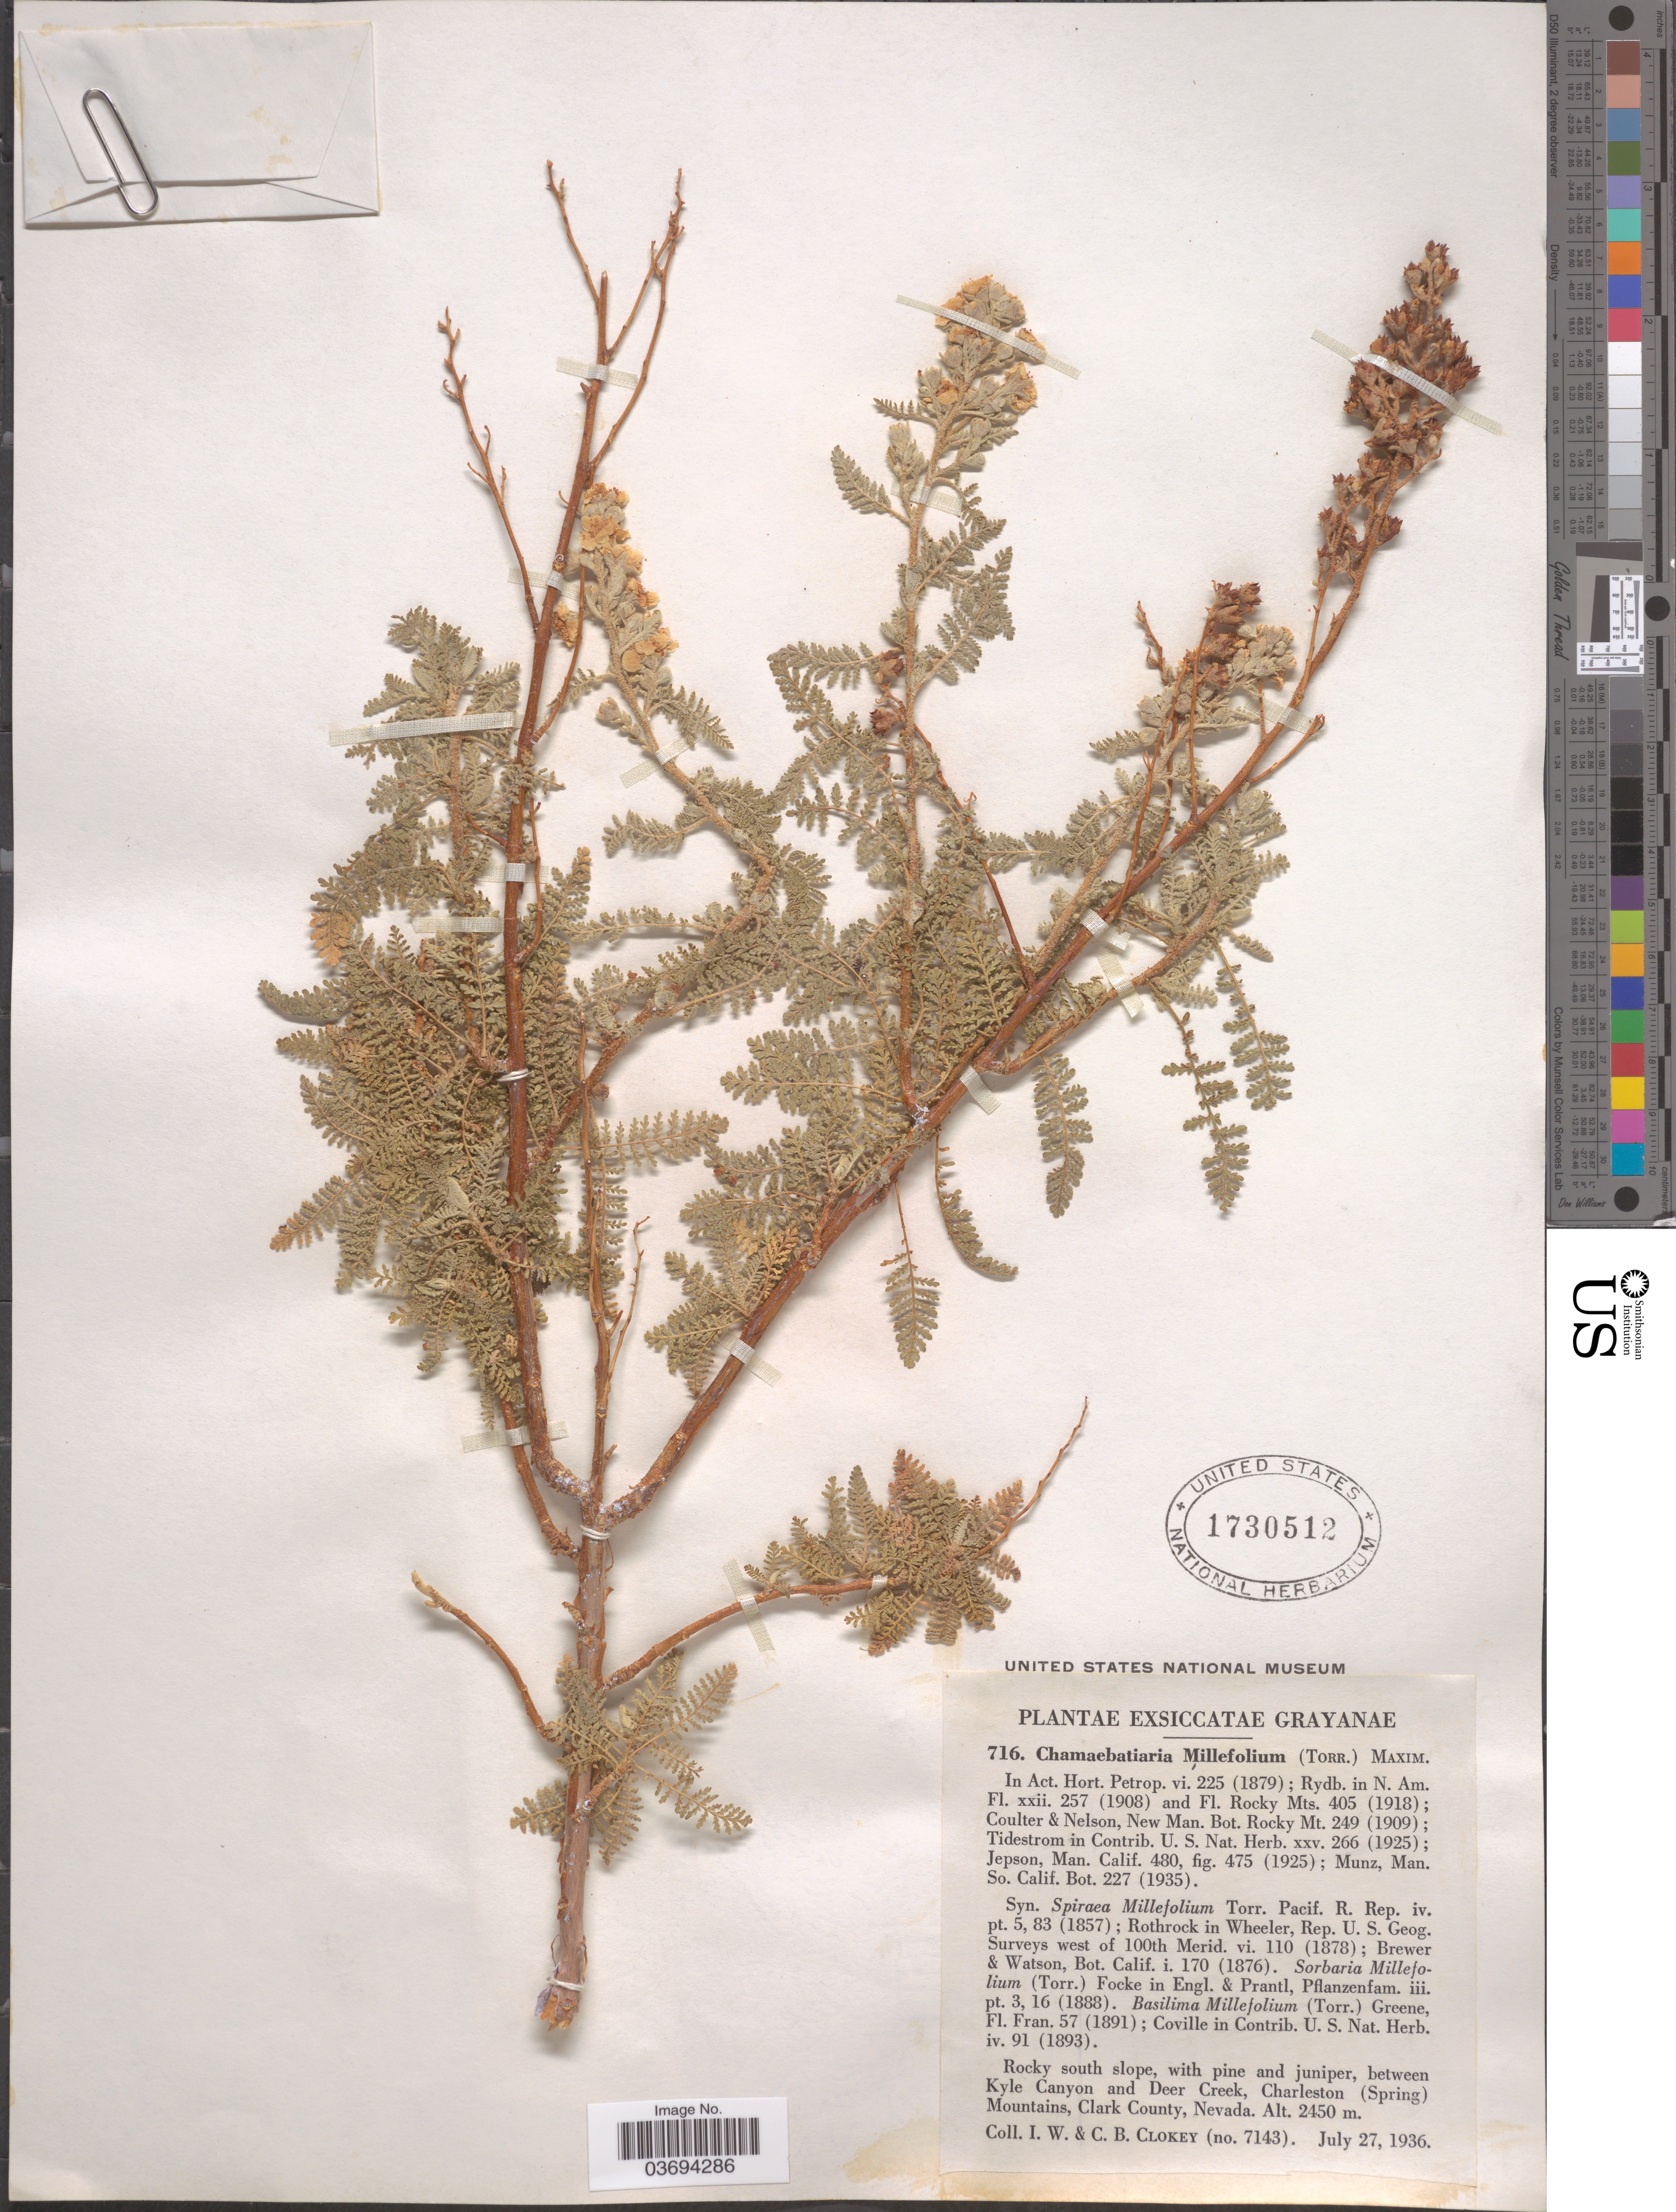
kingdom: Plantae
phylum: Tracheophyta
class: Magnoliopsida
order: Rosales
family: Rosaceae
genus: Chamaebatiaria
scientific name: Chamaebatiaria millefolium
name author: (Torr.) Maxim.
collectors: I. W. Clokey & C. Clokey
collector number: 7143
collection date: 1936-07-27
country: United States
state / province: Nevada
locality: Between Kyle Canyon and Deer Creek, Charleston (Spring) Mountains, Clark County.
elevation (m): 2450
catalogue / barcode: US 1730512